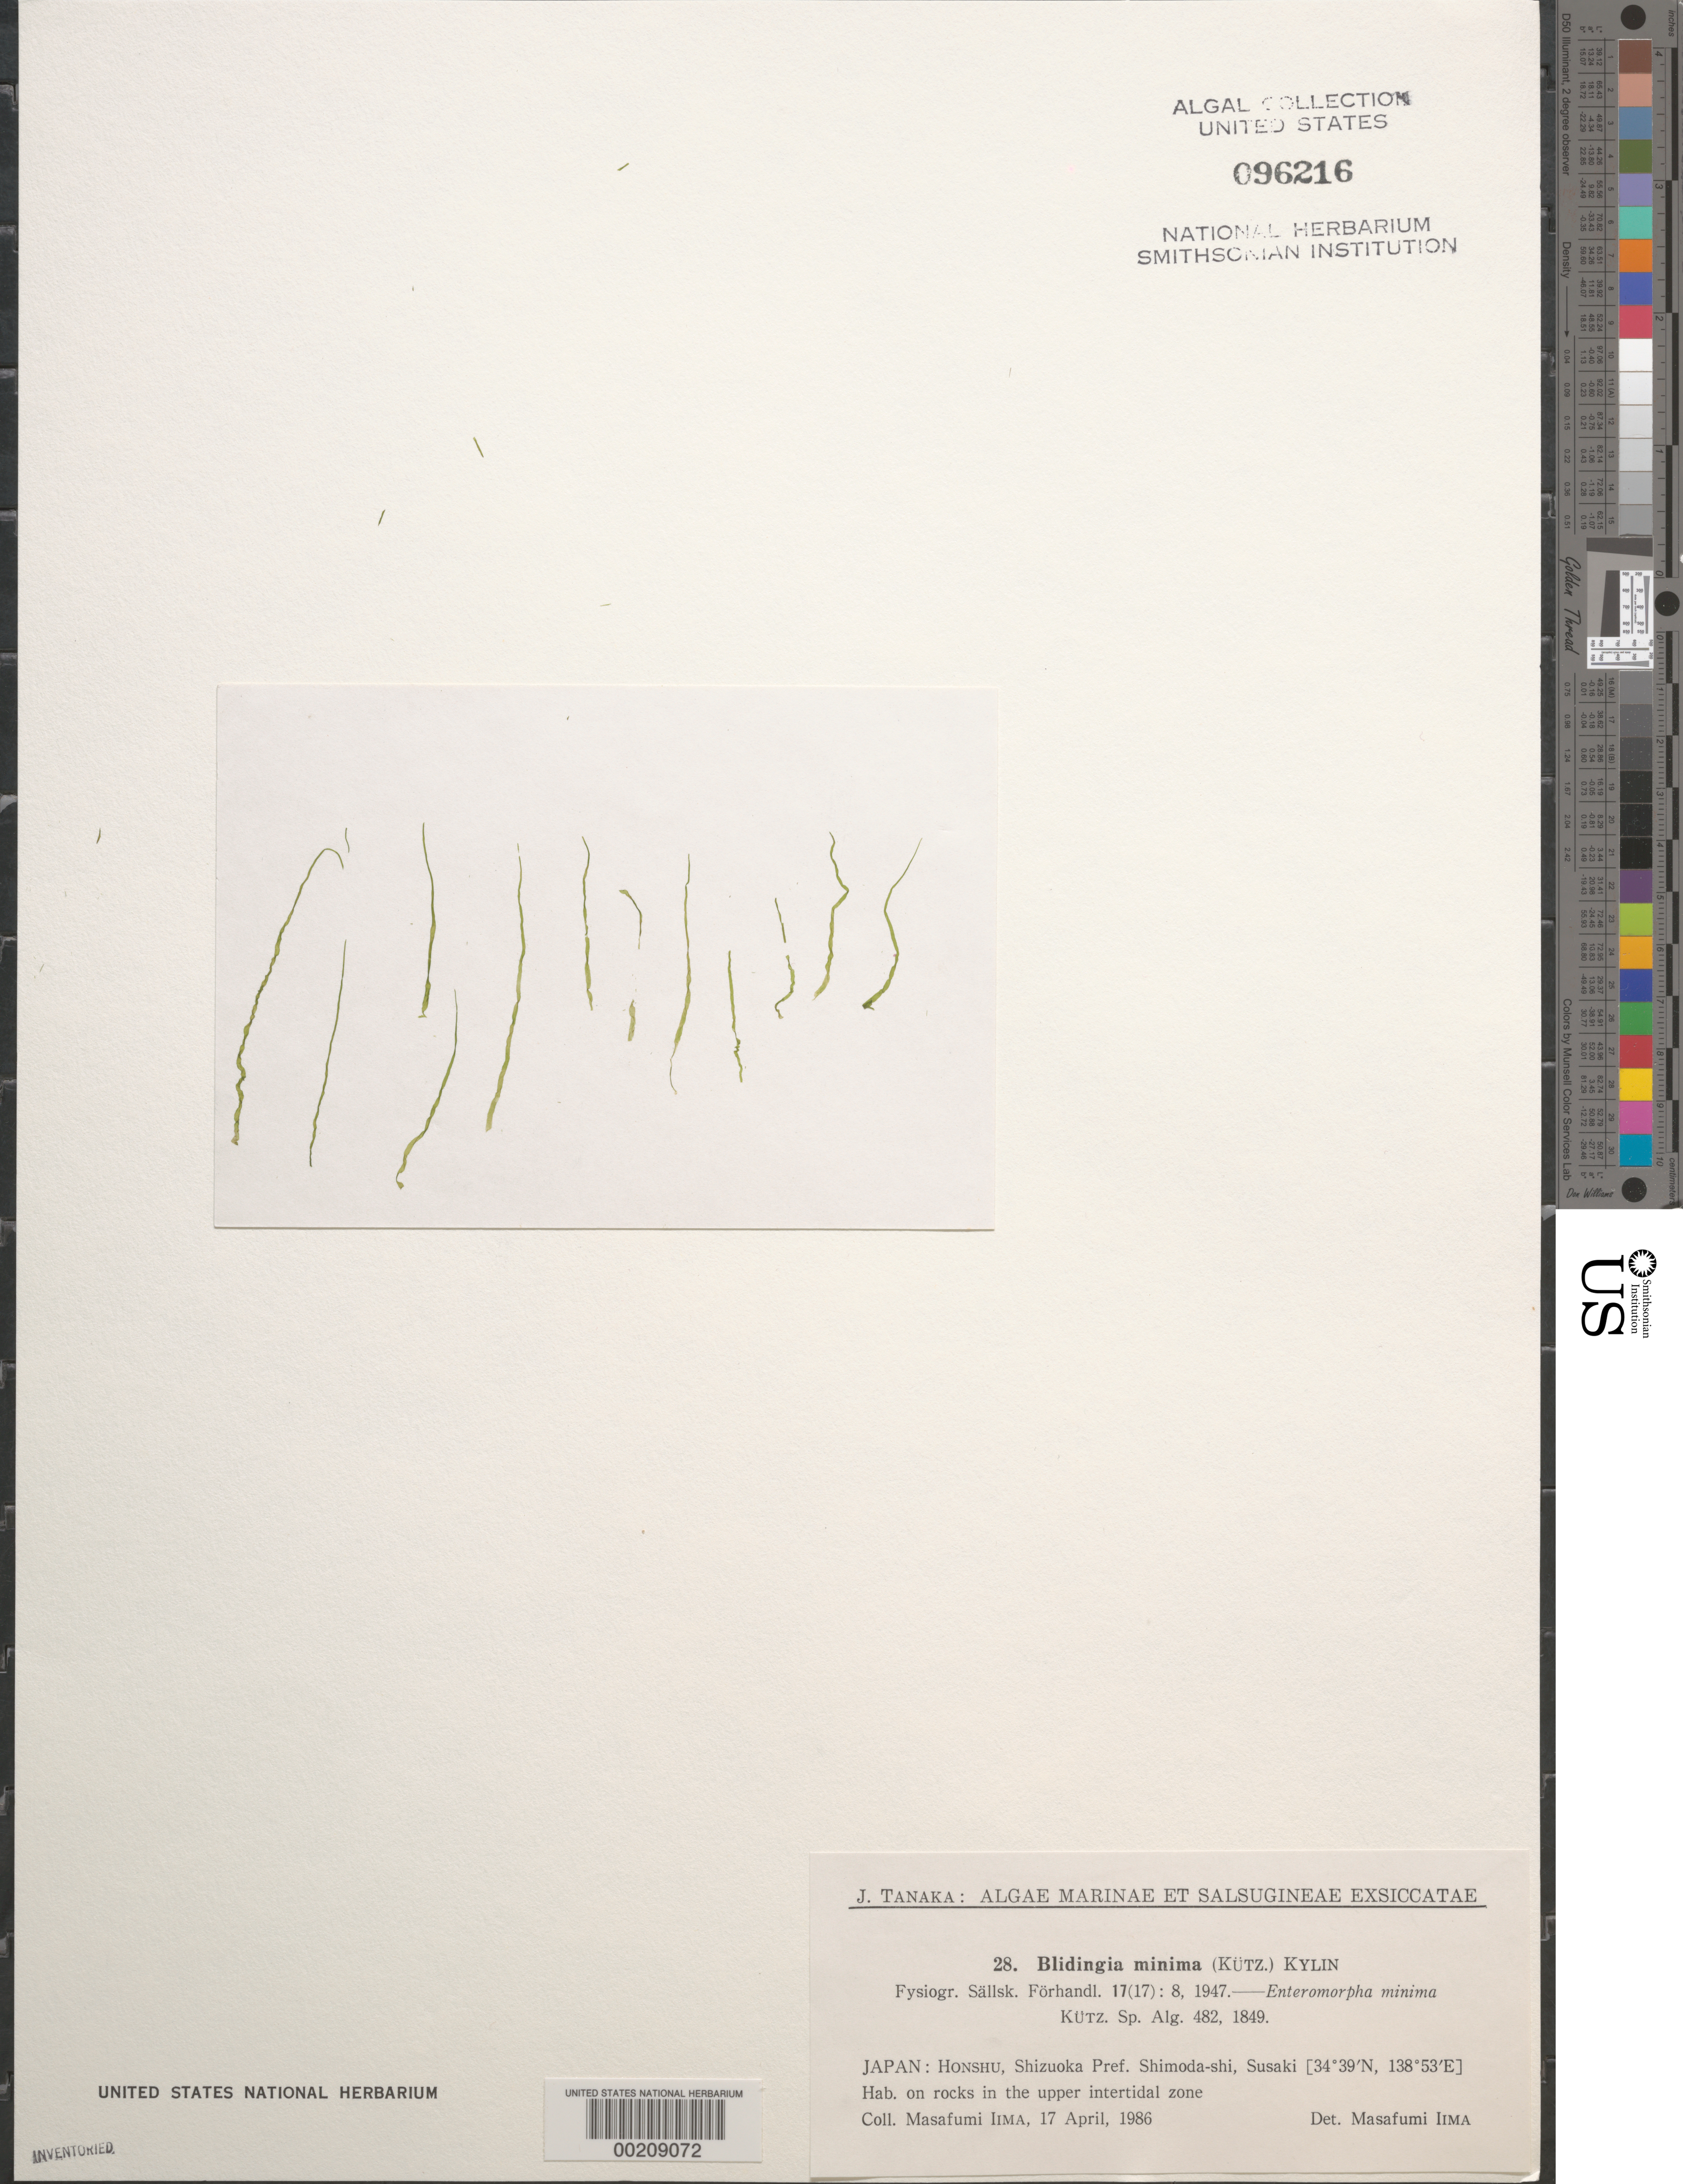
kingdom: Plantae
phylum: Chlorophyta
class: Ulvophyceae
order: Siphonocladales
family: Valoniaceae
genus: Valonia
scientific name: Valonia macrophysa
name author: Kütz.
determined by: Ballantine, D. L.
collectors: D.L. Ballantine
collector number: DLB 2413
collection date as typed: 25 Feb 1987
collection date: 1987-02-25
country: Guadeloupe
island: Grande Terre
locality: Petit Havre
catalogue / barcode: US 96193